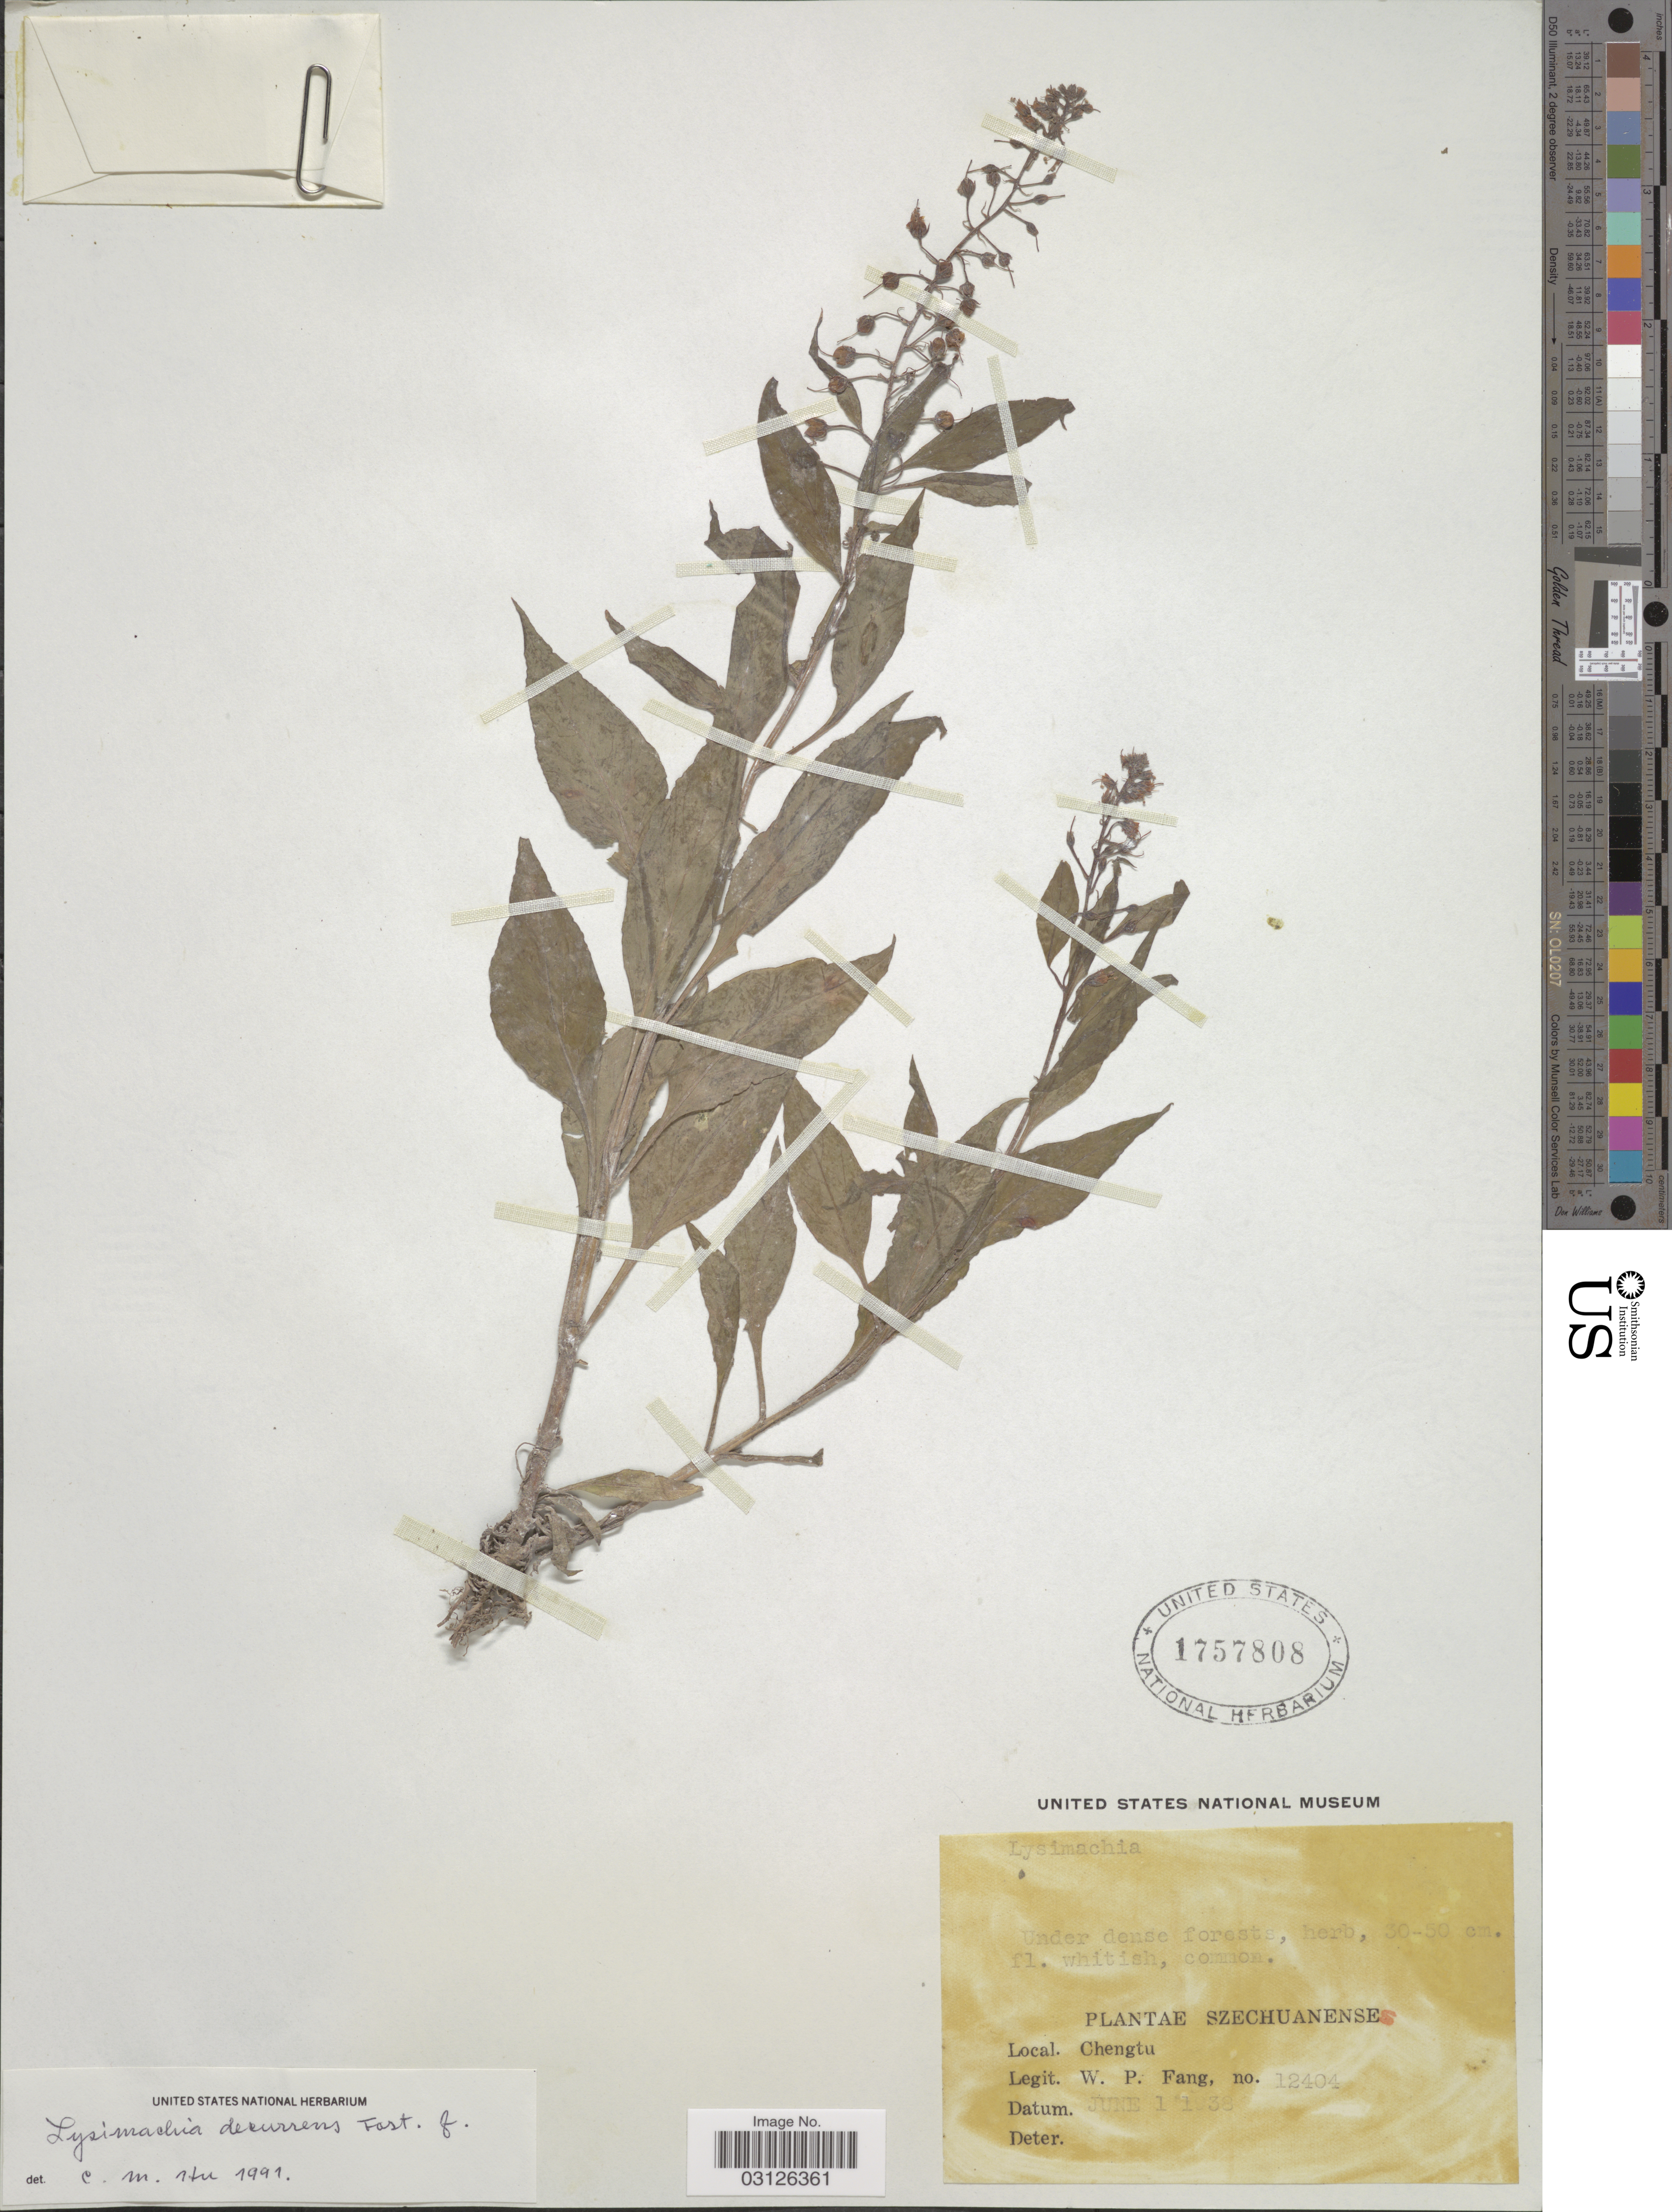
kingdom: Plantae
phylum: Tracheophyta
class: Magnoliopsida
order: Ericales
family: Primulaceae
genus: Lysimachia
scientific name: Lysimachia decurrens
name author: G. Forst.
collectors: W. P. Fang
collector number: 12404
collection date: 1938-06-01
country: China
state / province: Sichuan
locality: Szechuanenses. Chengtu.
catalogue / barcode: US 1757808